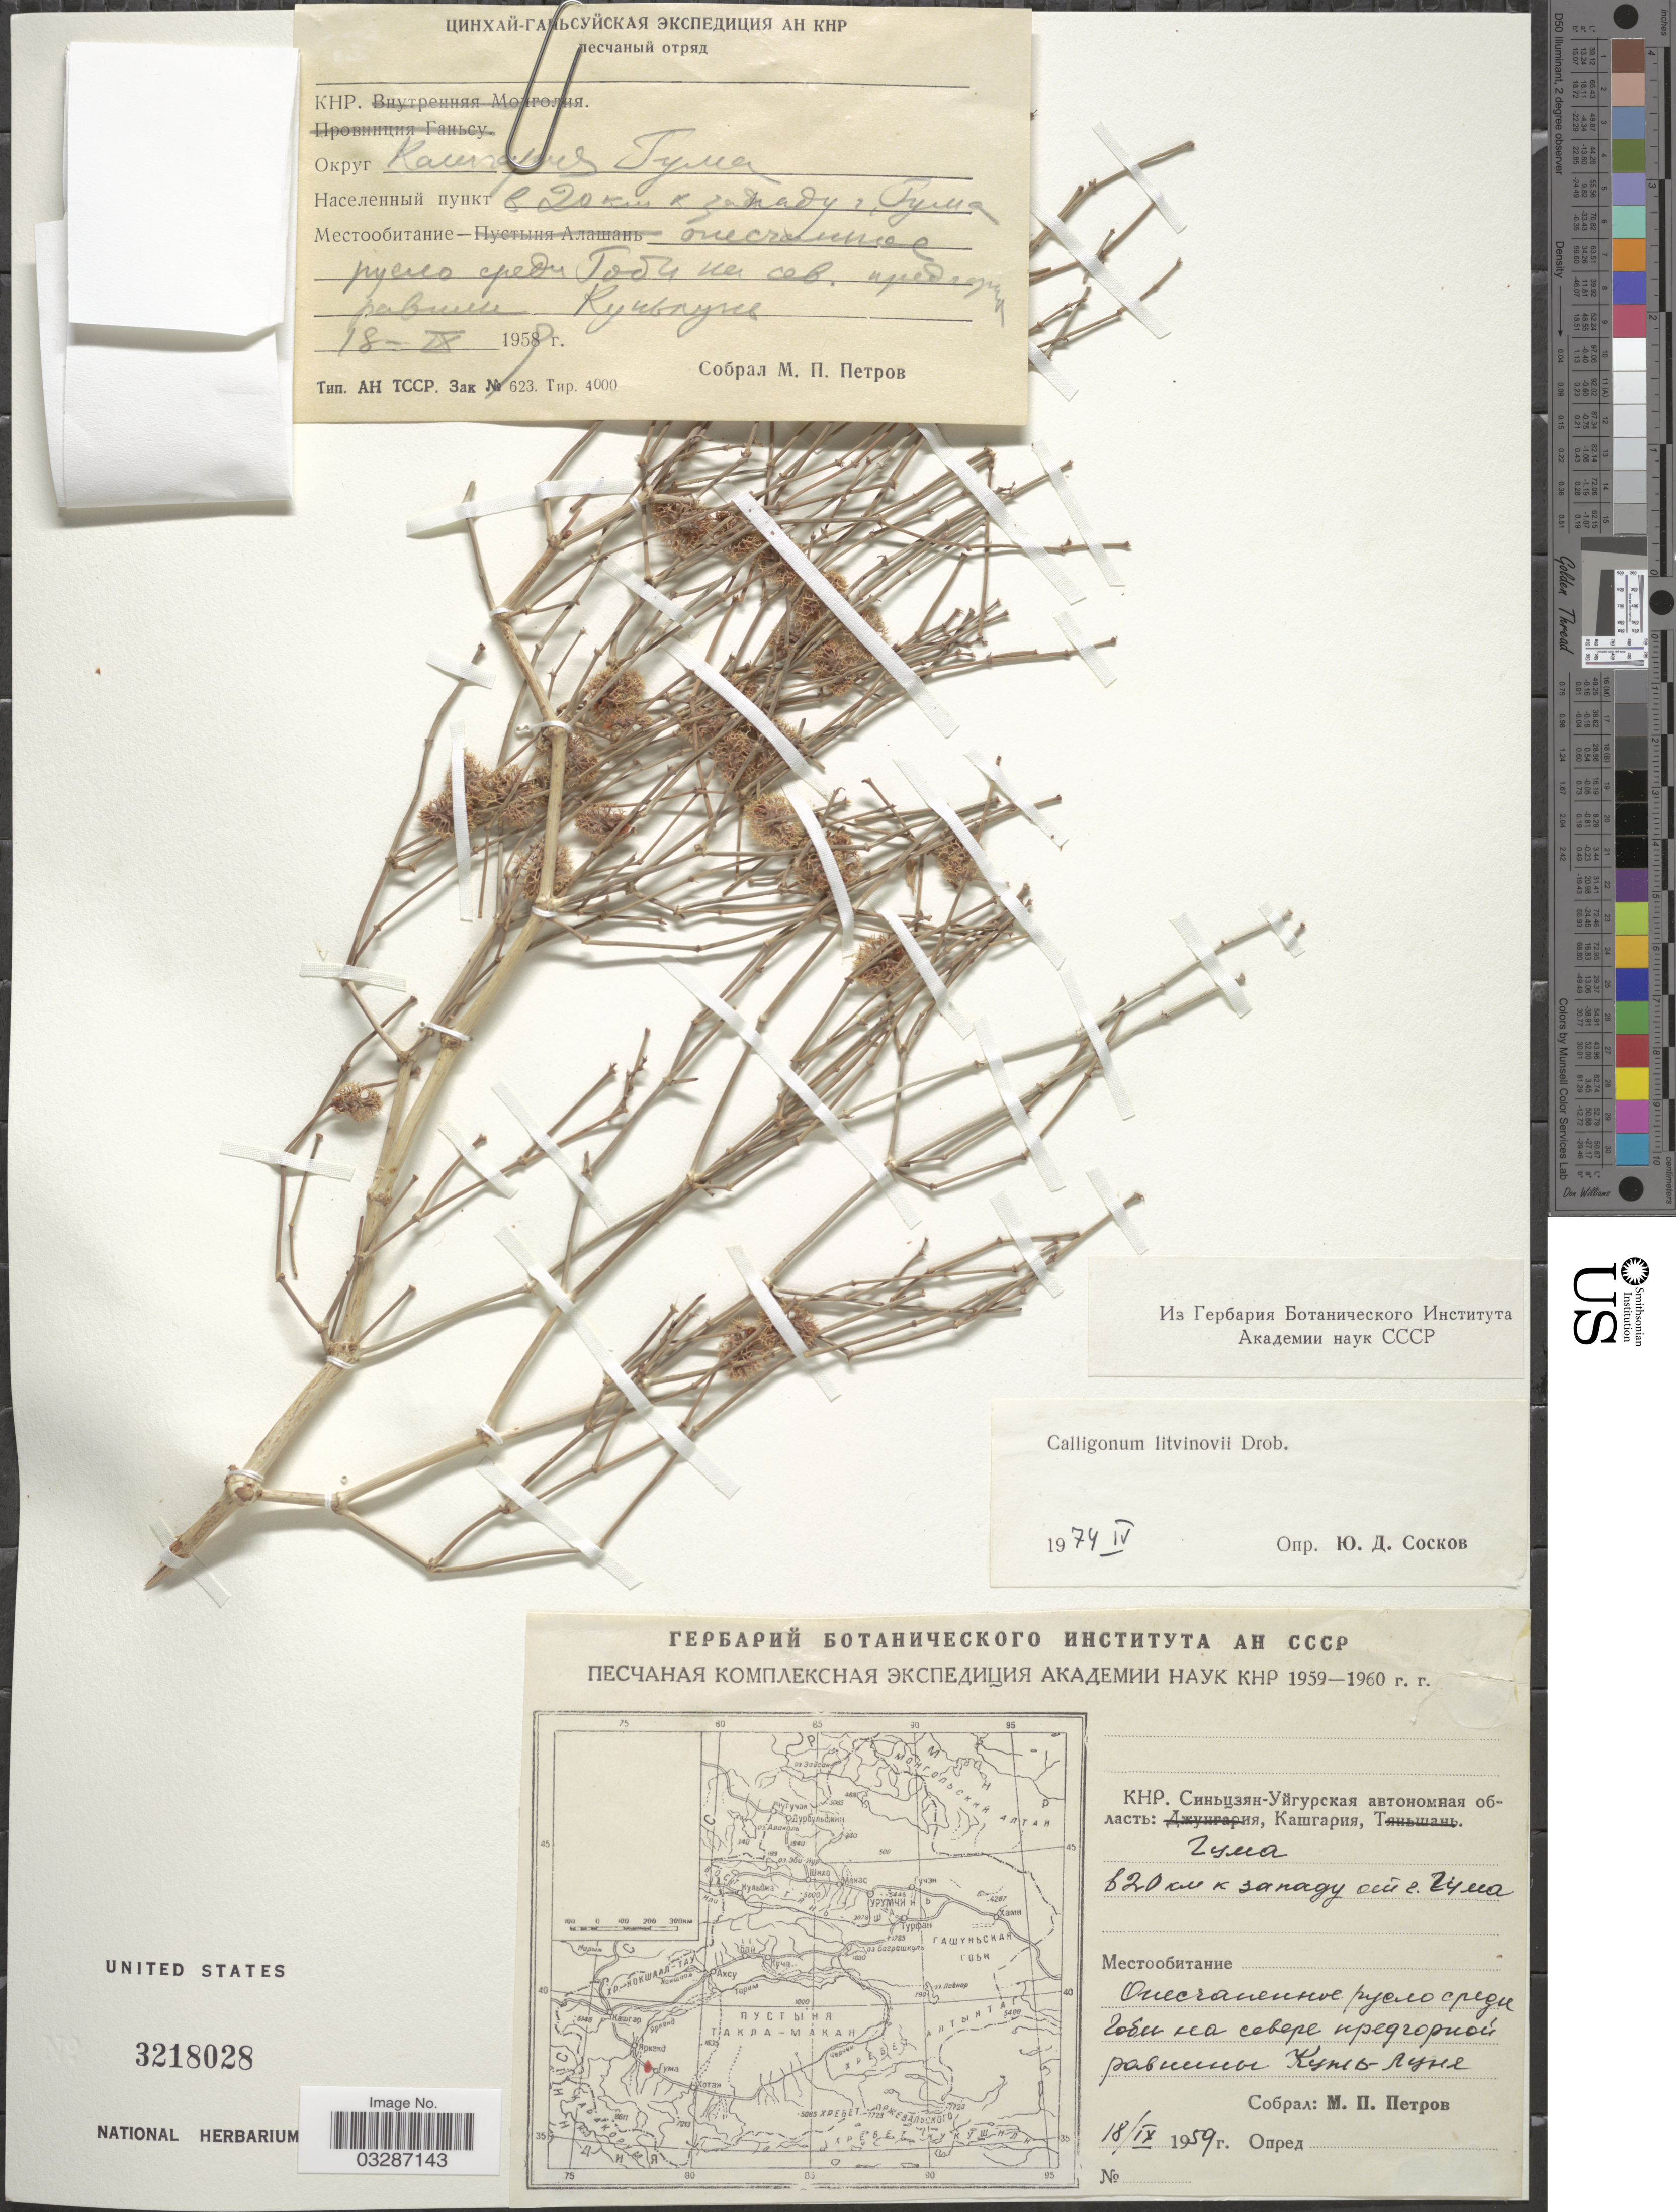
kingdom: Plantae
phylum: Tracheophyta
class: Magnoliopsida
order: Caryophyllales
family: Polygonaceae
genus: Calligonum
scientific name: Calligonum litwinowii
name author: Drobow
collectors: M. Petrov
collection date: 1959-09-18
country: China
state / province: Xinjiang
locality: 20 km W from Guma, valley of Kunlun.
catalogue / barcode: US 3218028